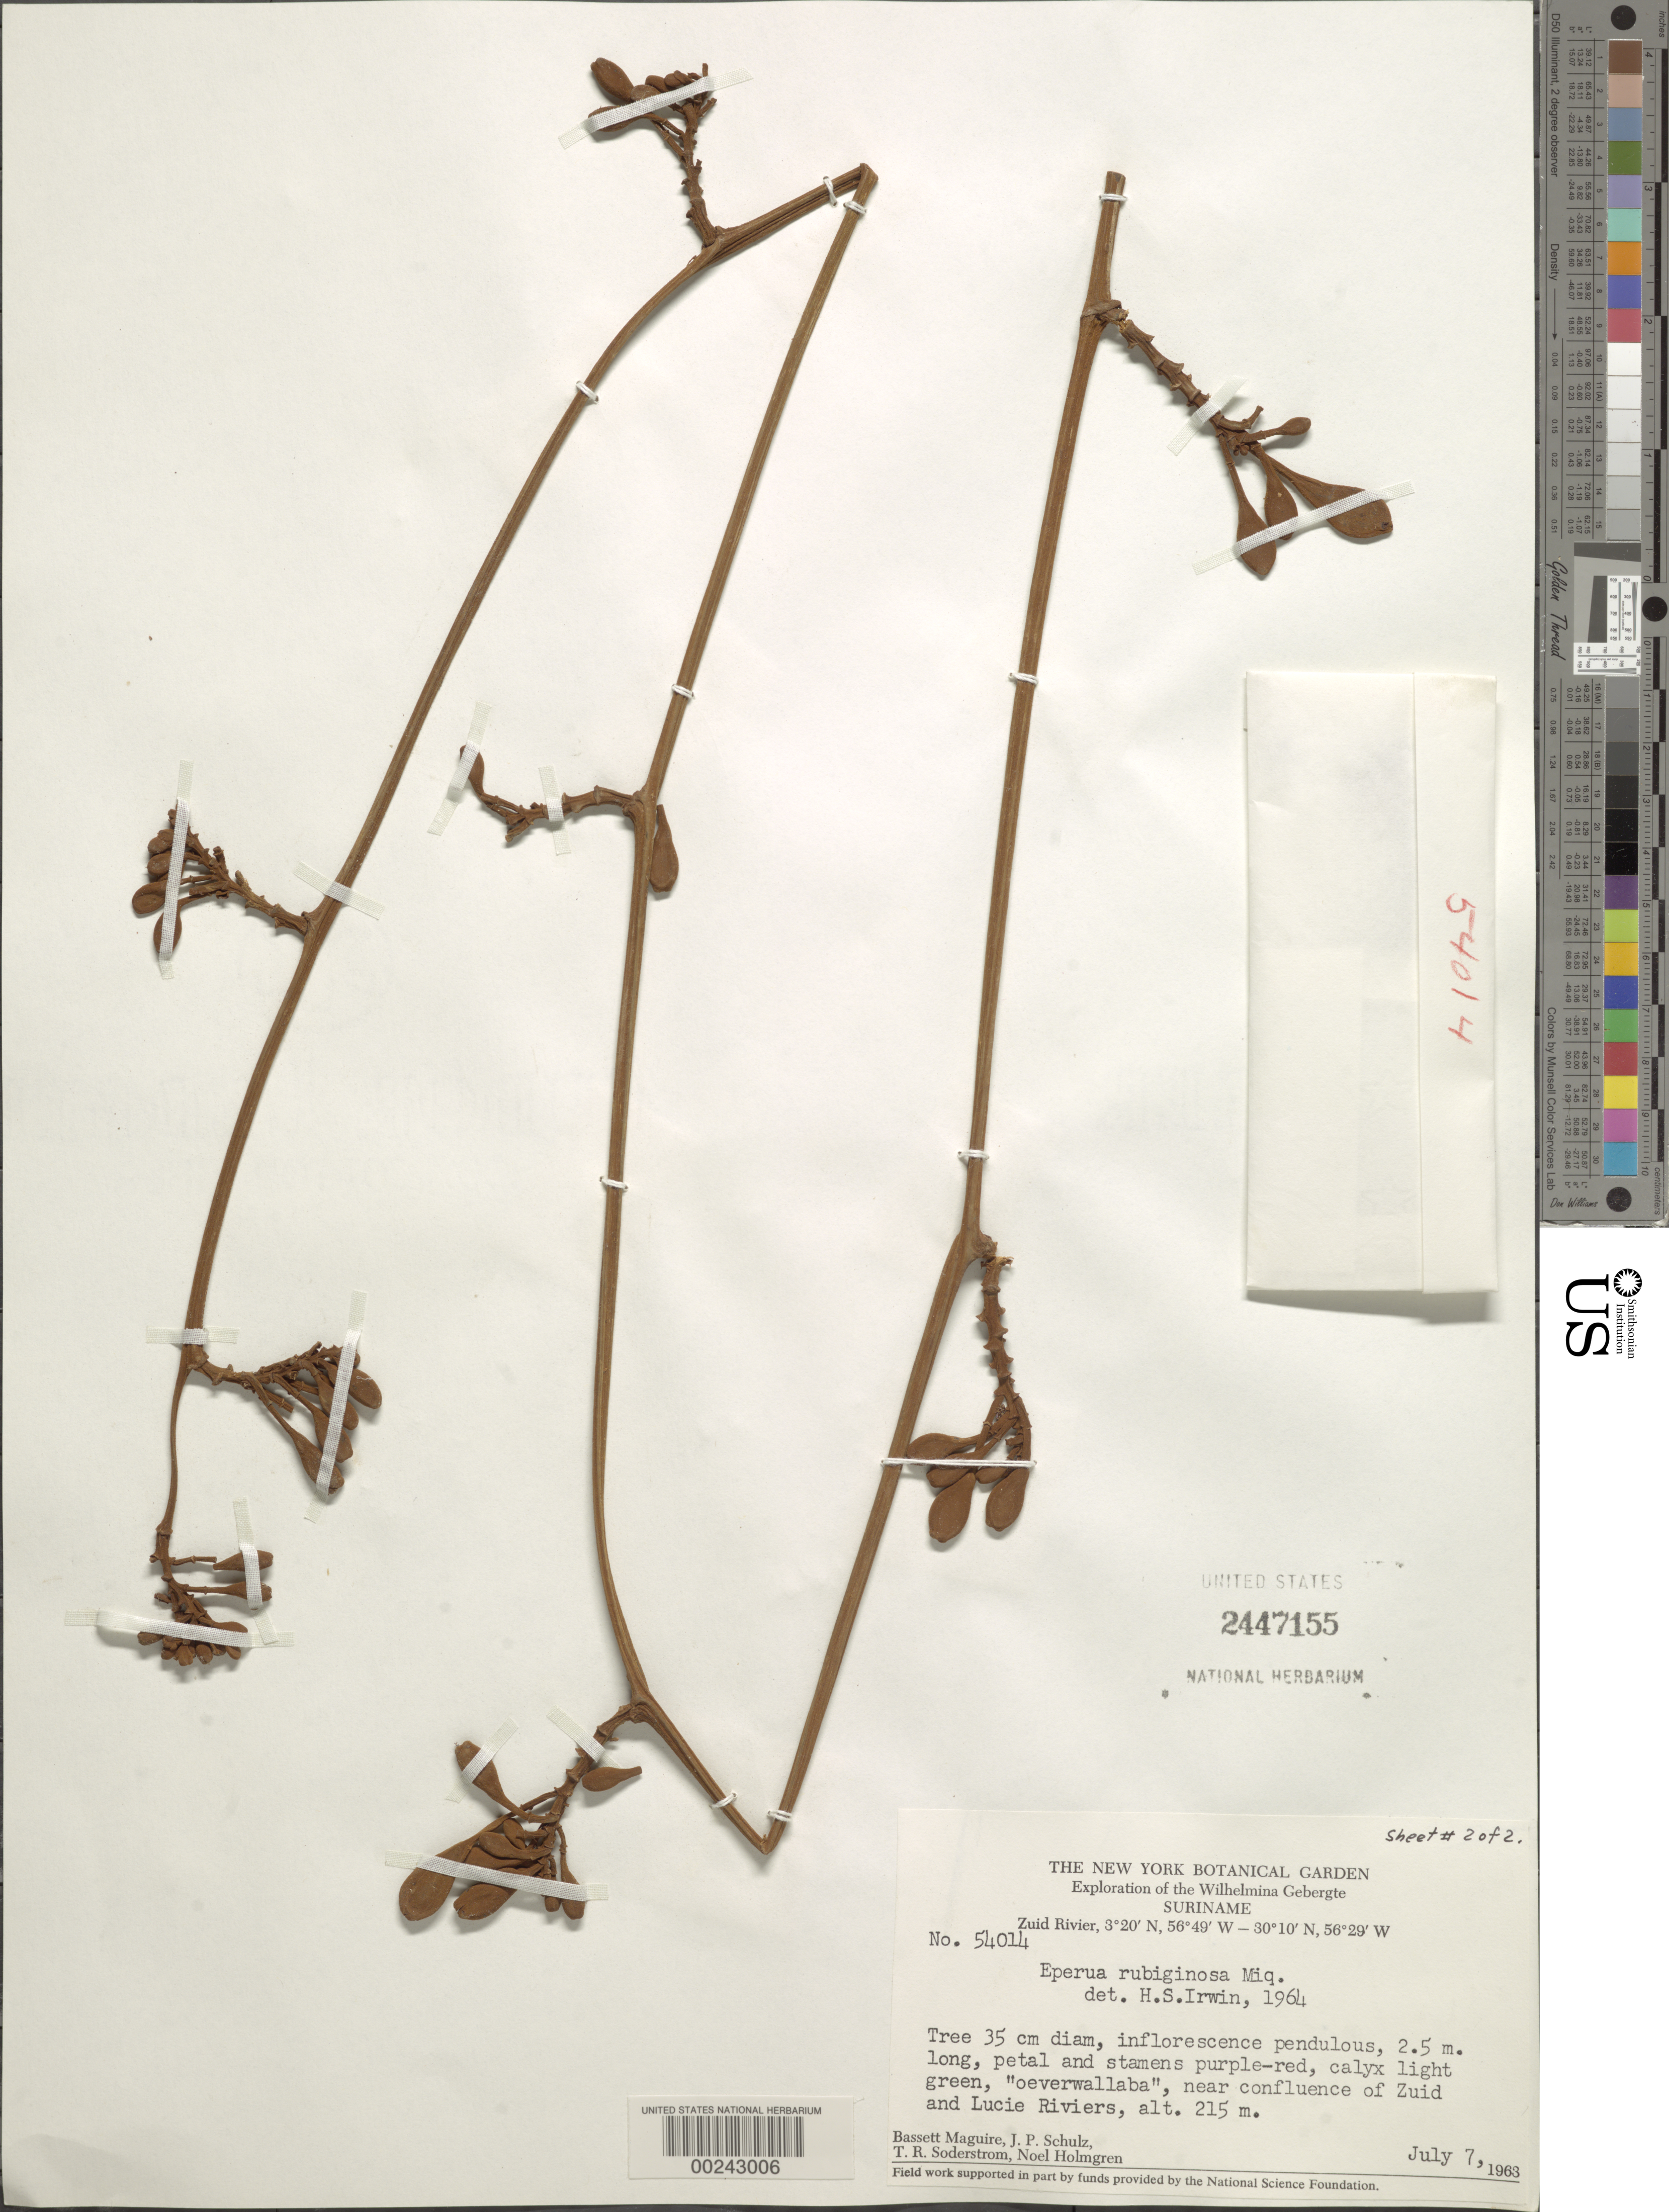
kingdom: Plantae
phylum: Tracheophyta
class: Magnoliopsida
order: Fabales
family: Fabaceae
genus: Eperua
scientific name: Eperua rubiginosa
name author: Miq.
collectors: B. Maguire, J. P. Schulz, T. R. Soderstrom & N. H. Holmgren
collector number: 54014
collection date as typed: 07 Jul 1963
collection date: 1963-07-07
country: Suriname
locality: Near conluence of zuid and lucie rivers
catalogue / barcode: US 2447155